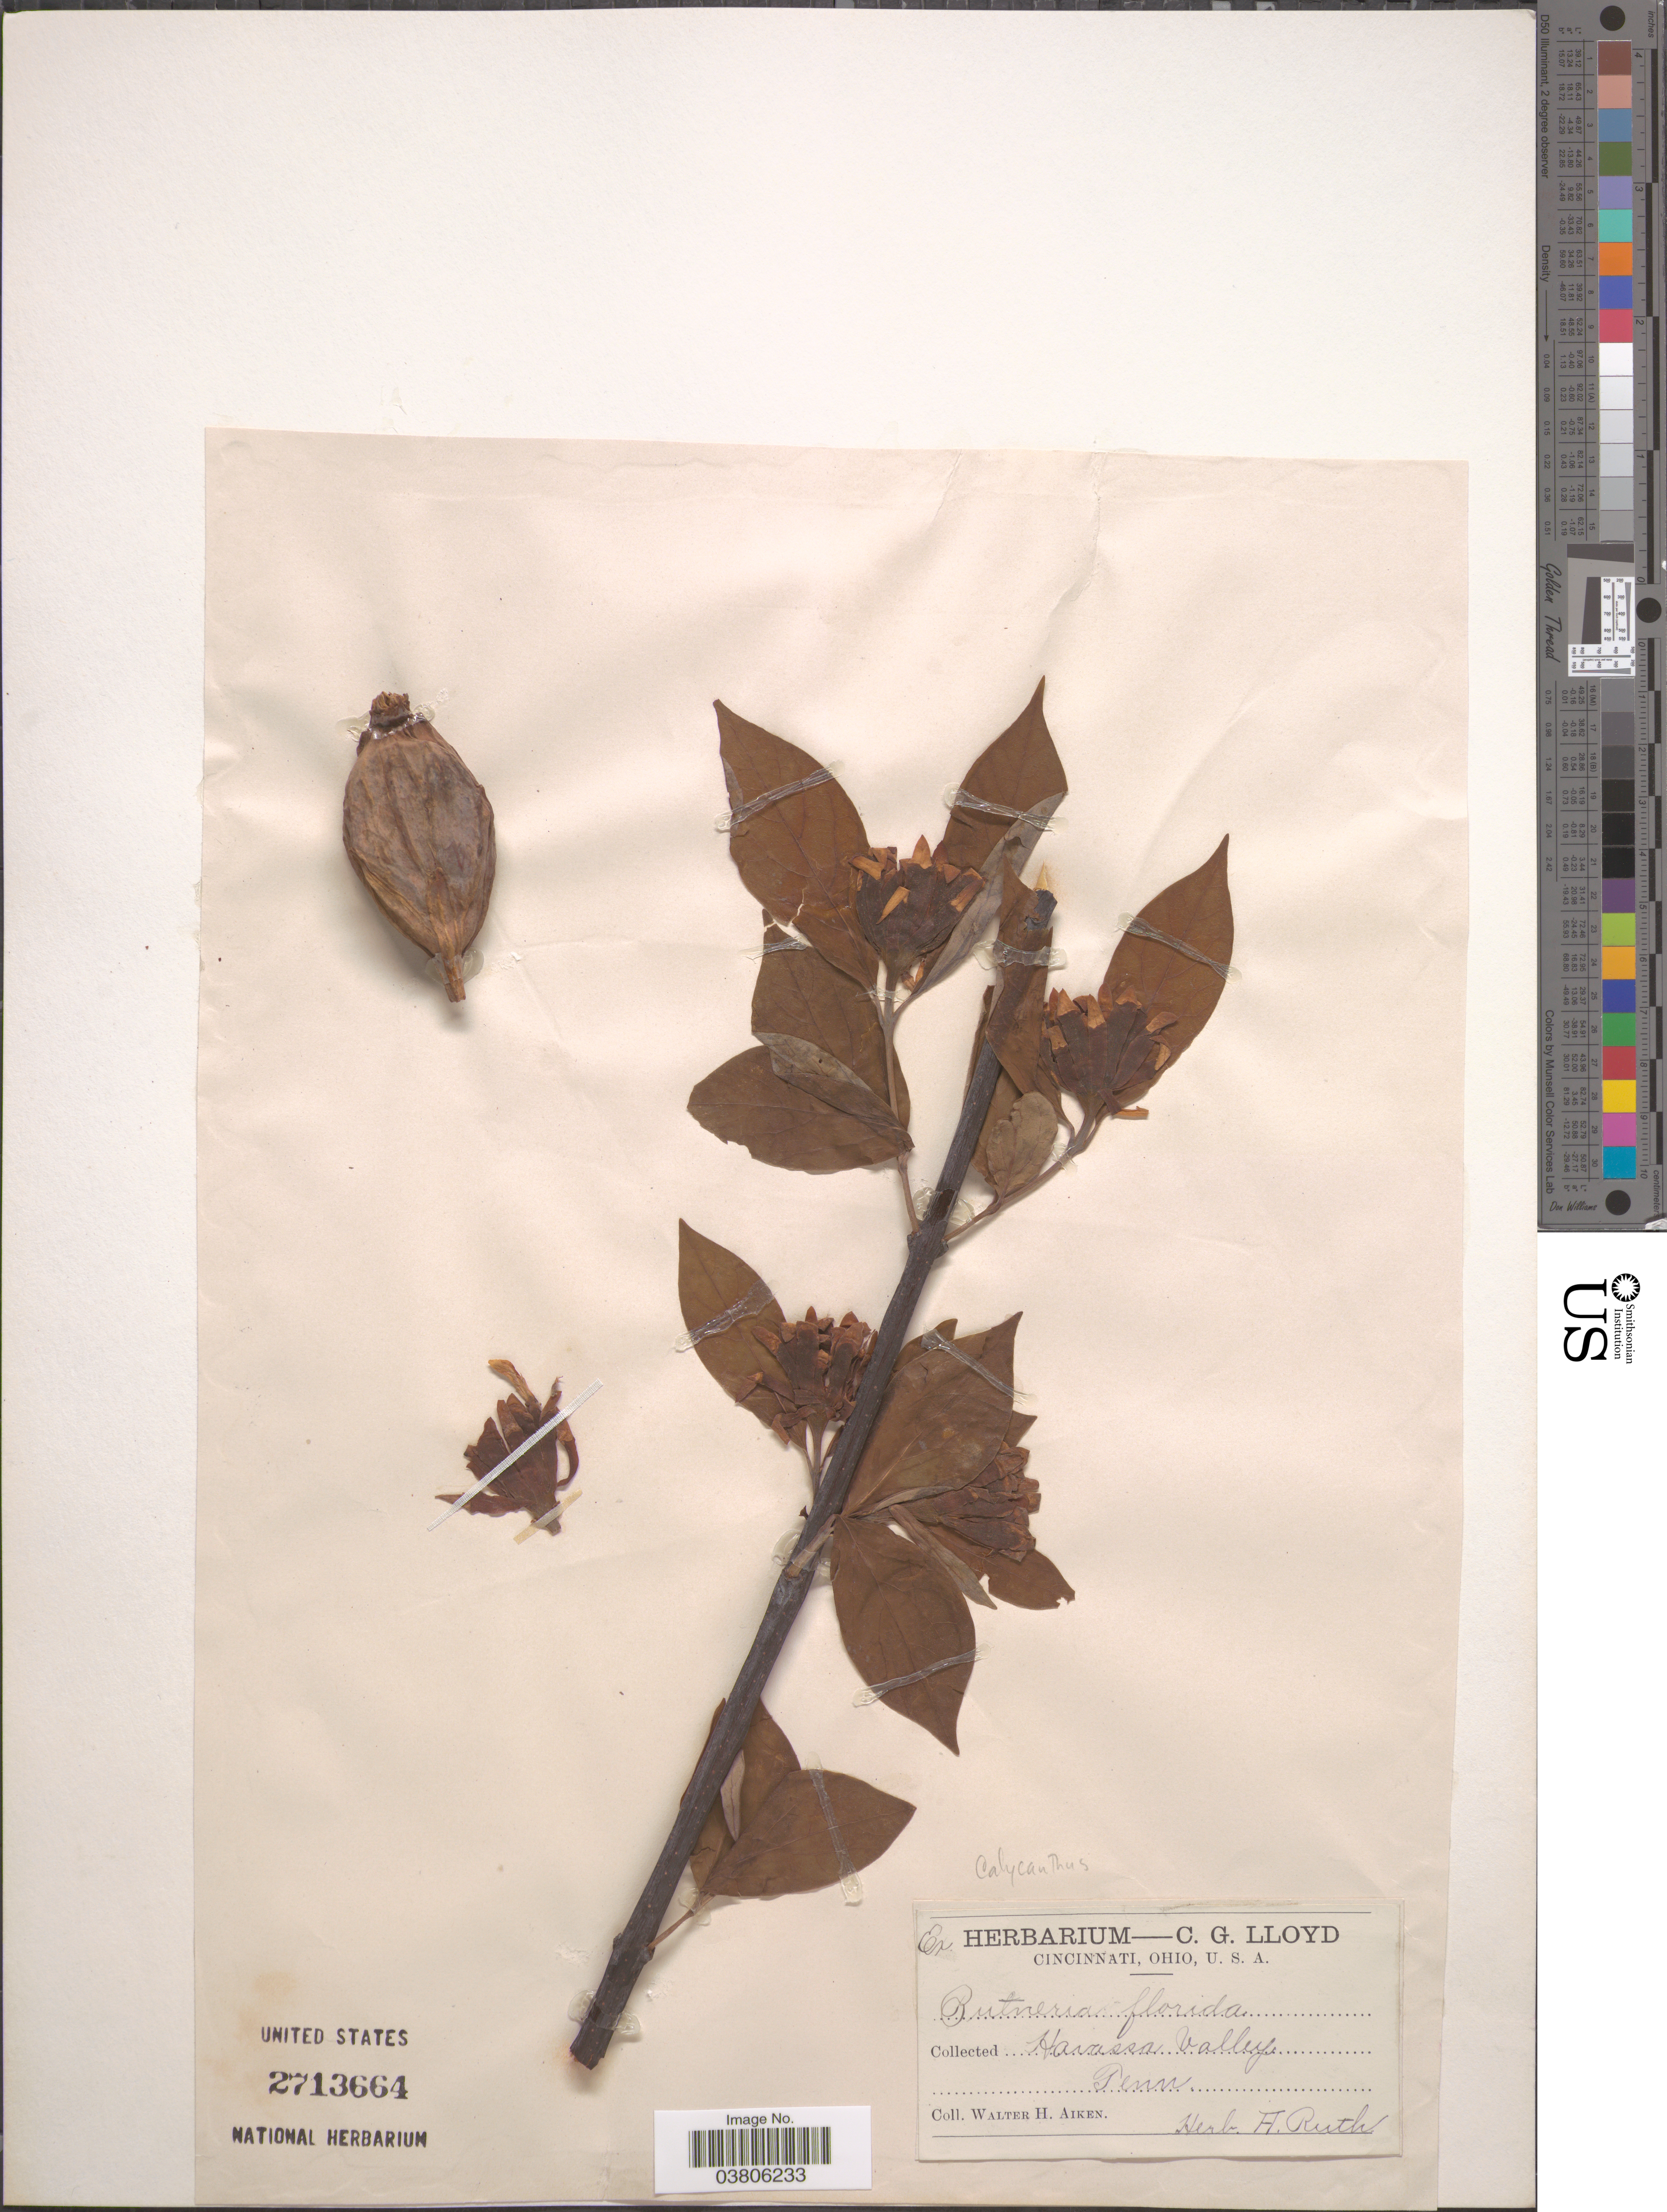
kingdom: Plantae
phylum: Tracheophyta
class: Magnoliopsida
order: Laurales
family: Calycanthaceae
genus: Calycanthus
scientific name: Calycanthus floridus var. floridus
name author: L.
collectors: W. Aiken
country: United States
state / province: Pennsylvania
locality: Havassa [interpreted] valley.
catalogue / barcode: US 2713664